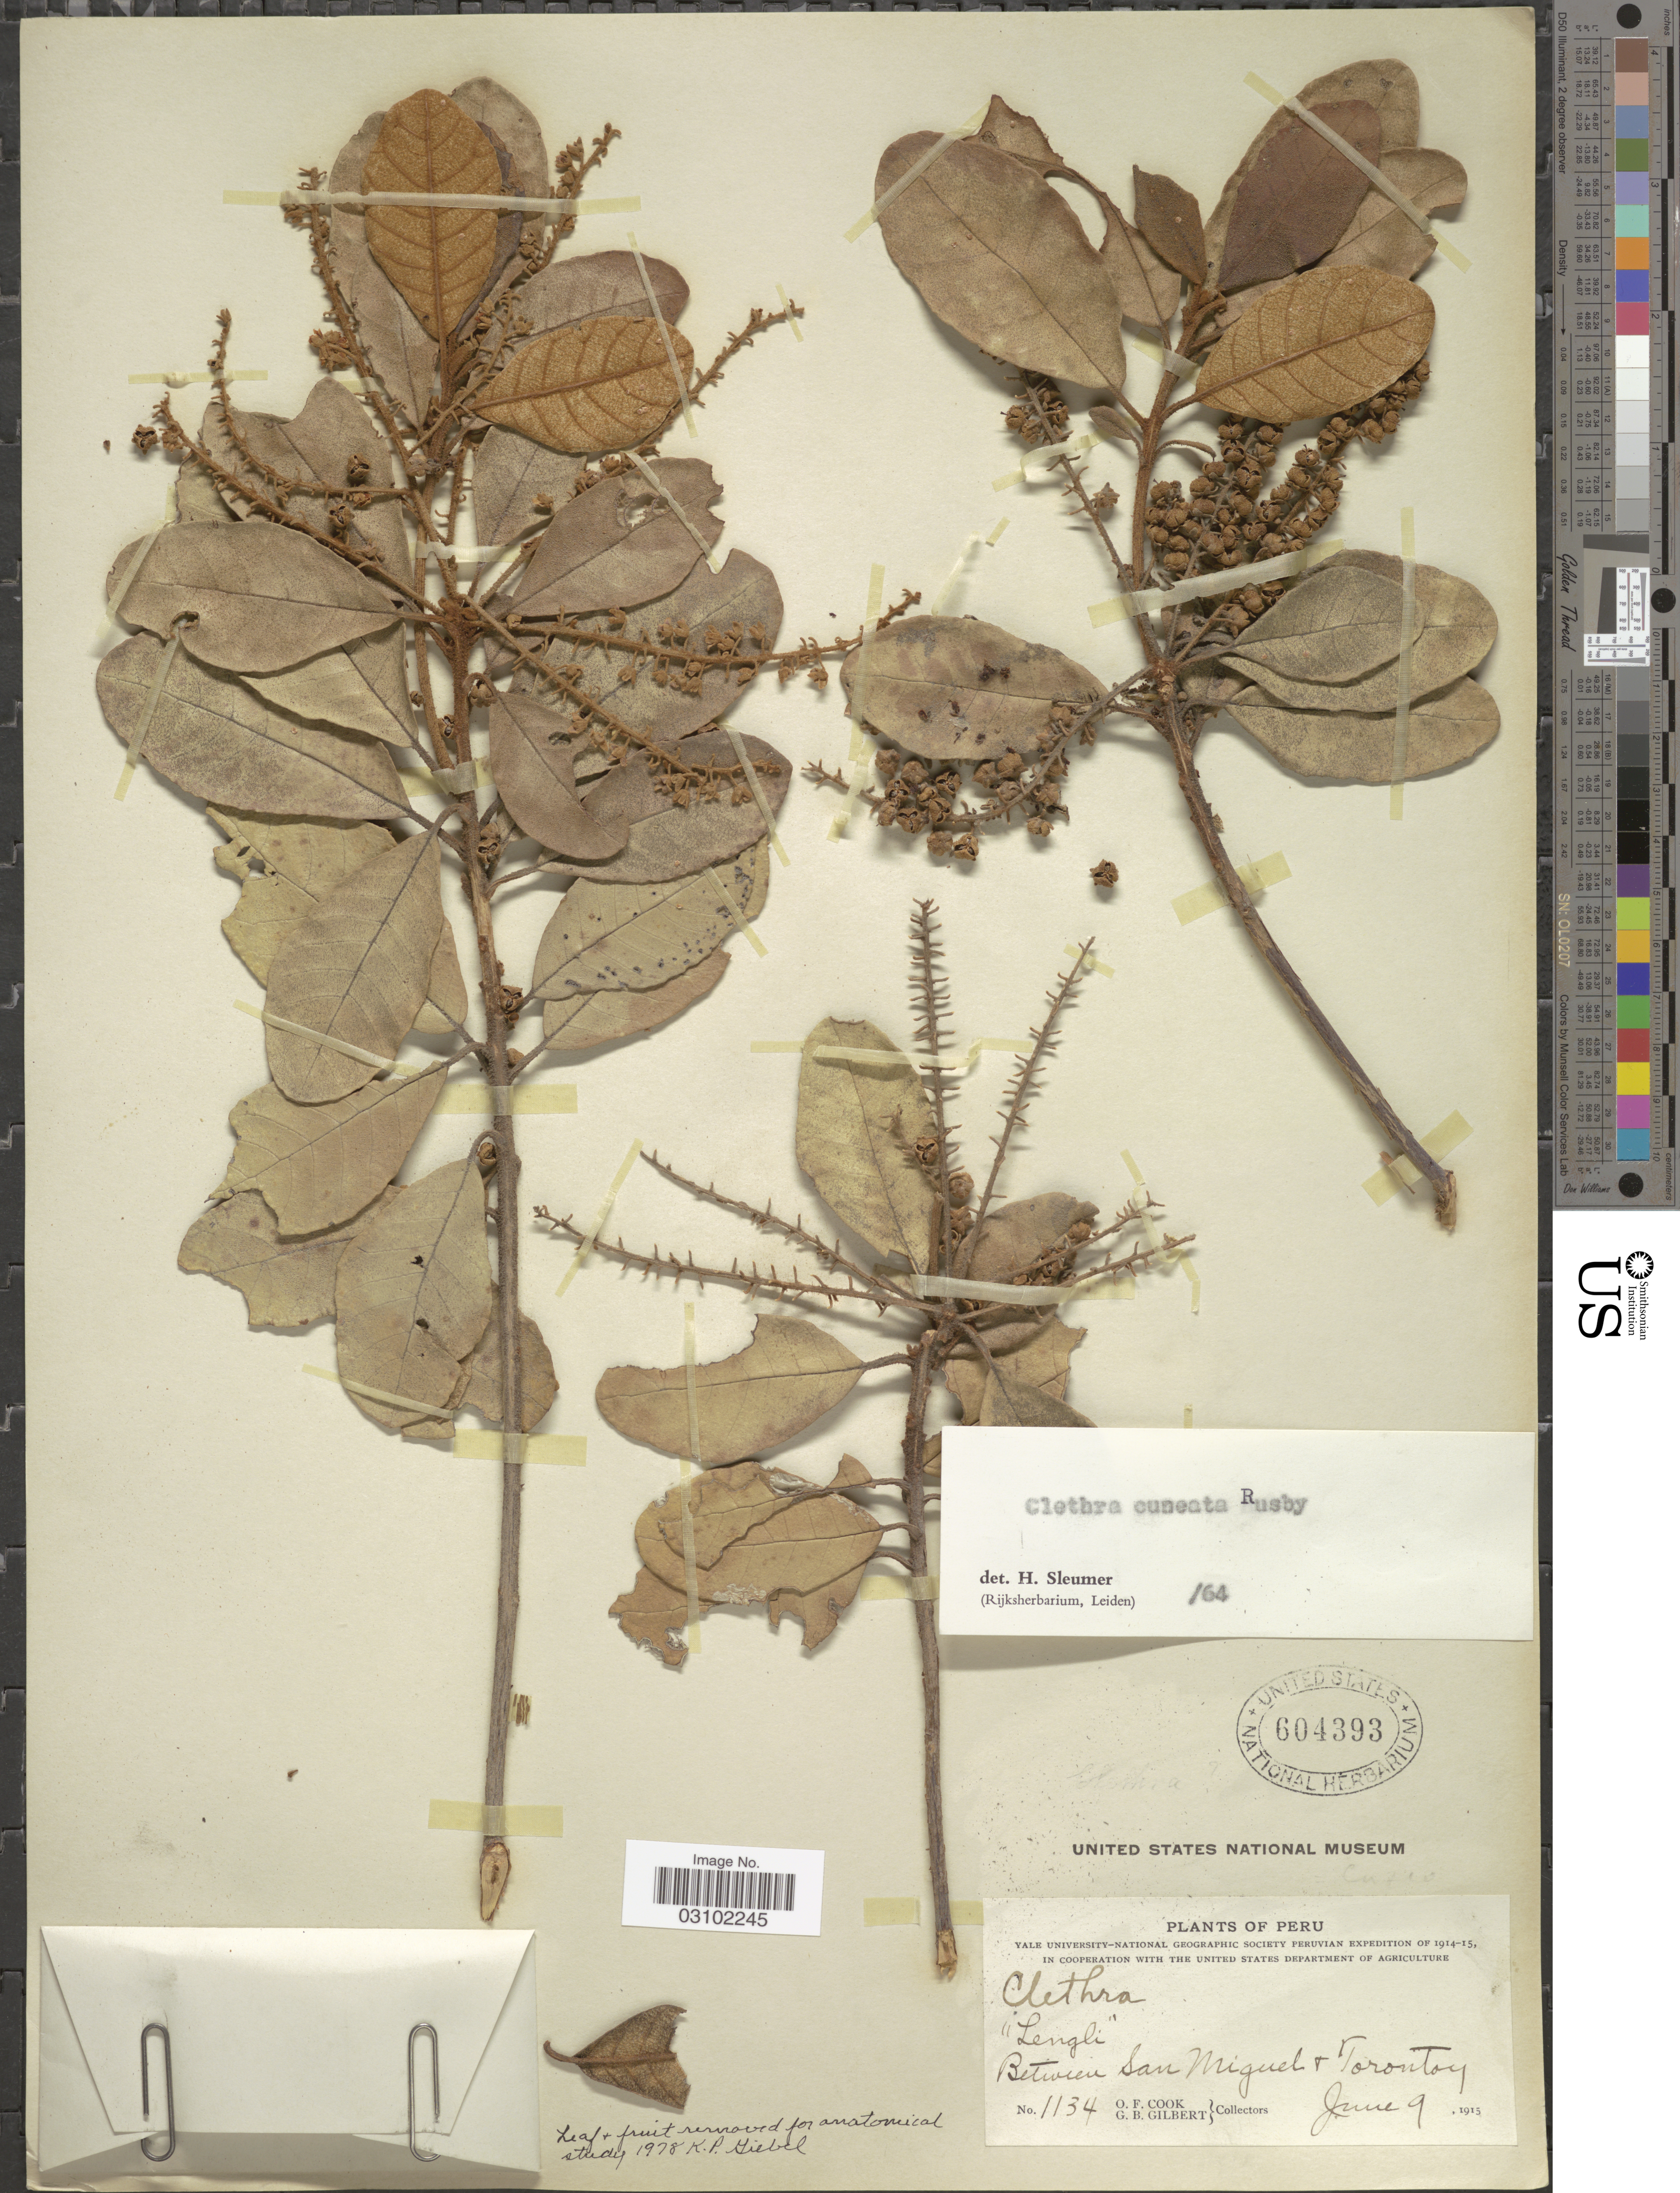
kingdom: Plantae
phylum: Tracheophyta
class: Magnoliopsida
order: Ericales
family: Clethraceae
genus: Clethra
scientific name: Clethra cuneata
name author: Rusby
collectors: O. F. Cook & G. B. Gilbert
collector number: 1134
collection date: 1915-06-09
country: Peru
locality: Between San Miguel & Torontoy.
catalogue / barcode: US 604393